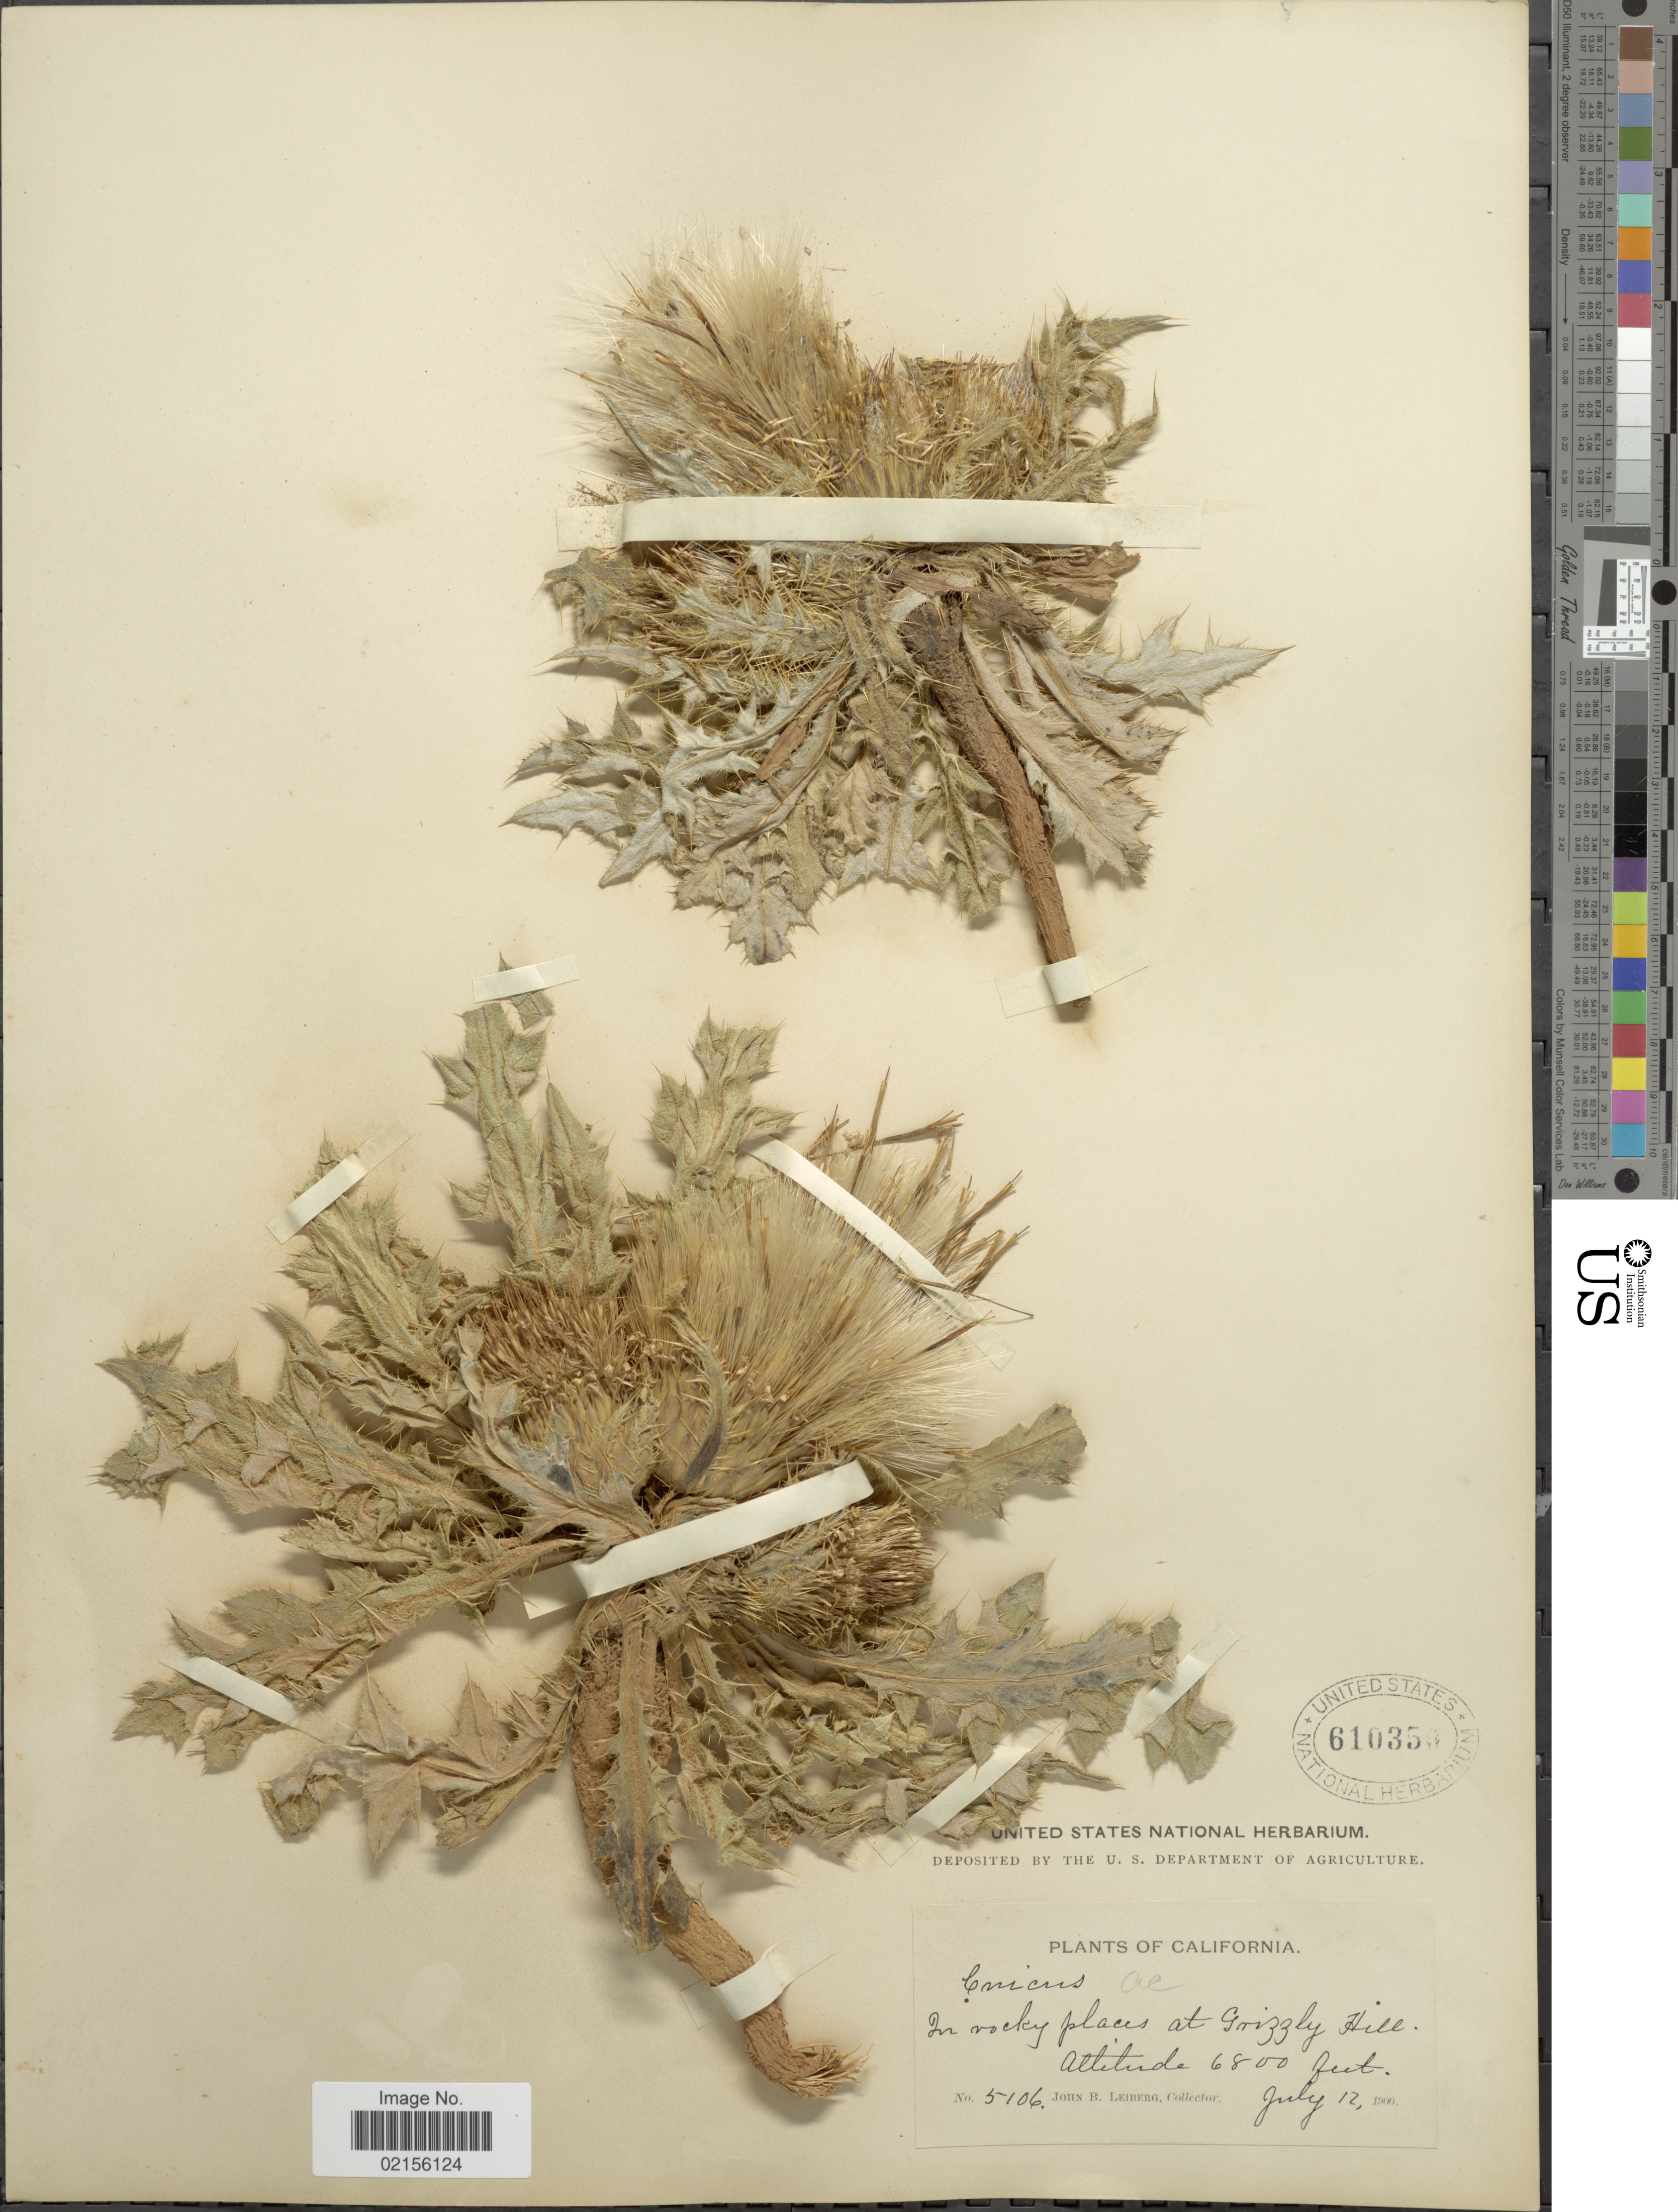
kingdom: Plantae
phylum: Tracheophyta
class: Magnoliopsida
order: Asterales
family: Asteraceae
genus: Cirsium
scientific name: Cirsium scariosum var. americanum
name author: (A. Gray) D.J. Keil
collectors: J. B. Leiberg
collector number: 5106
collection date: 1900-07-12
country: United States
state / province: California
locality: In rocky places at Grizzly Hill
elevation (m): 2073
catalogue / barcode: US 610350